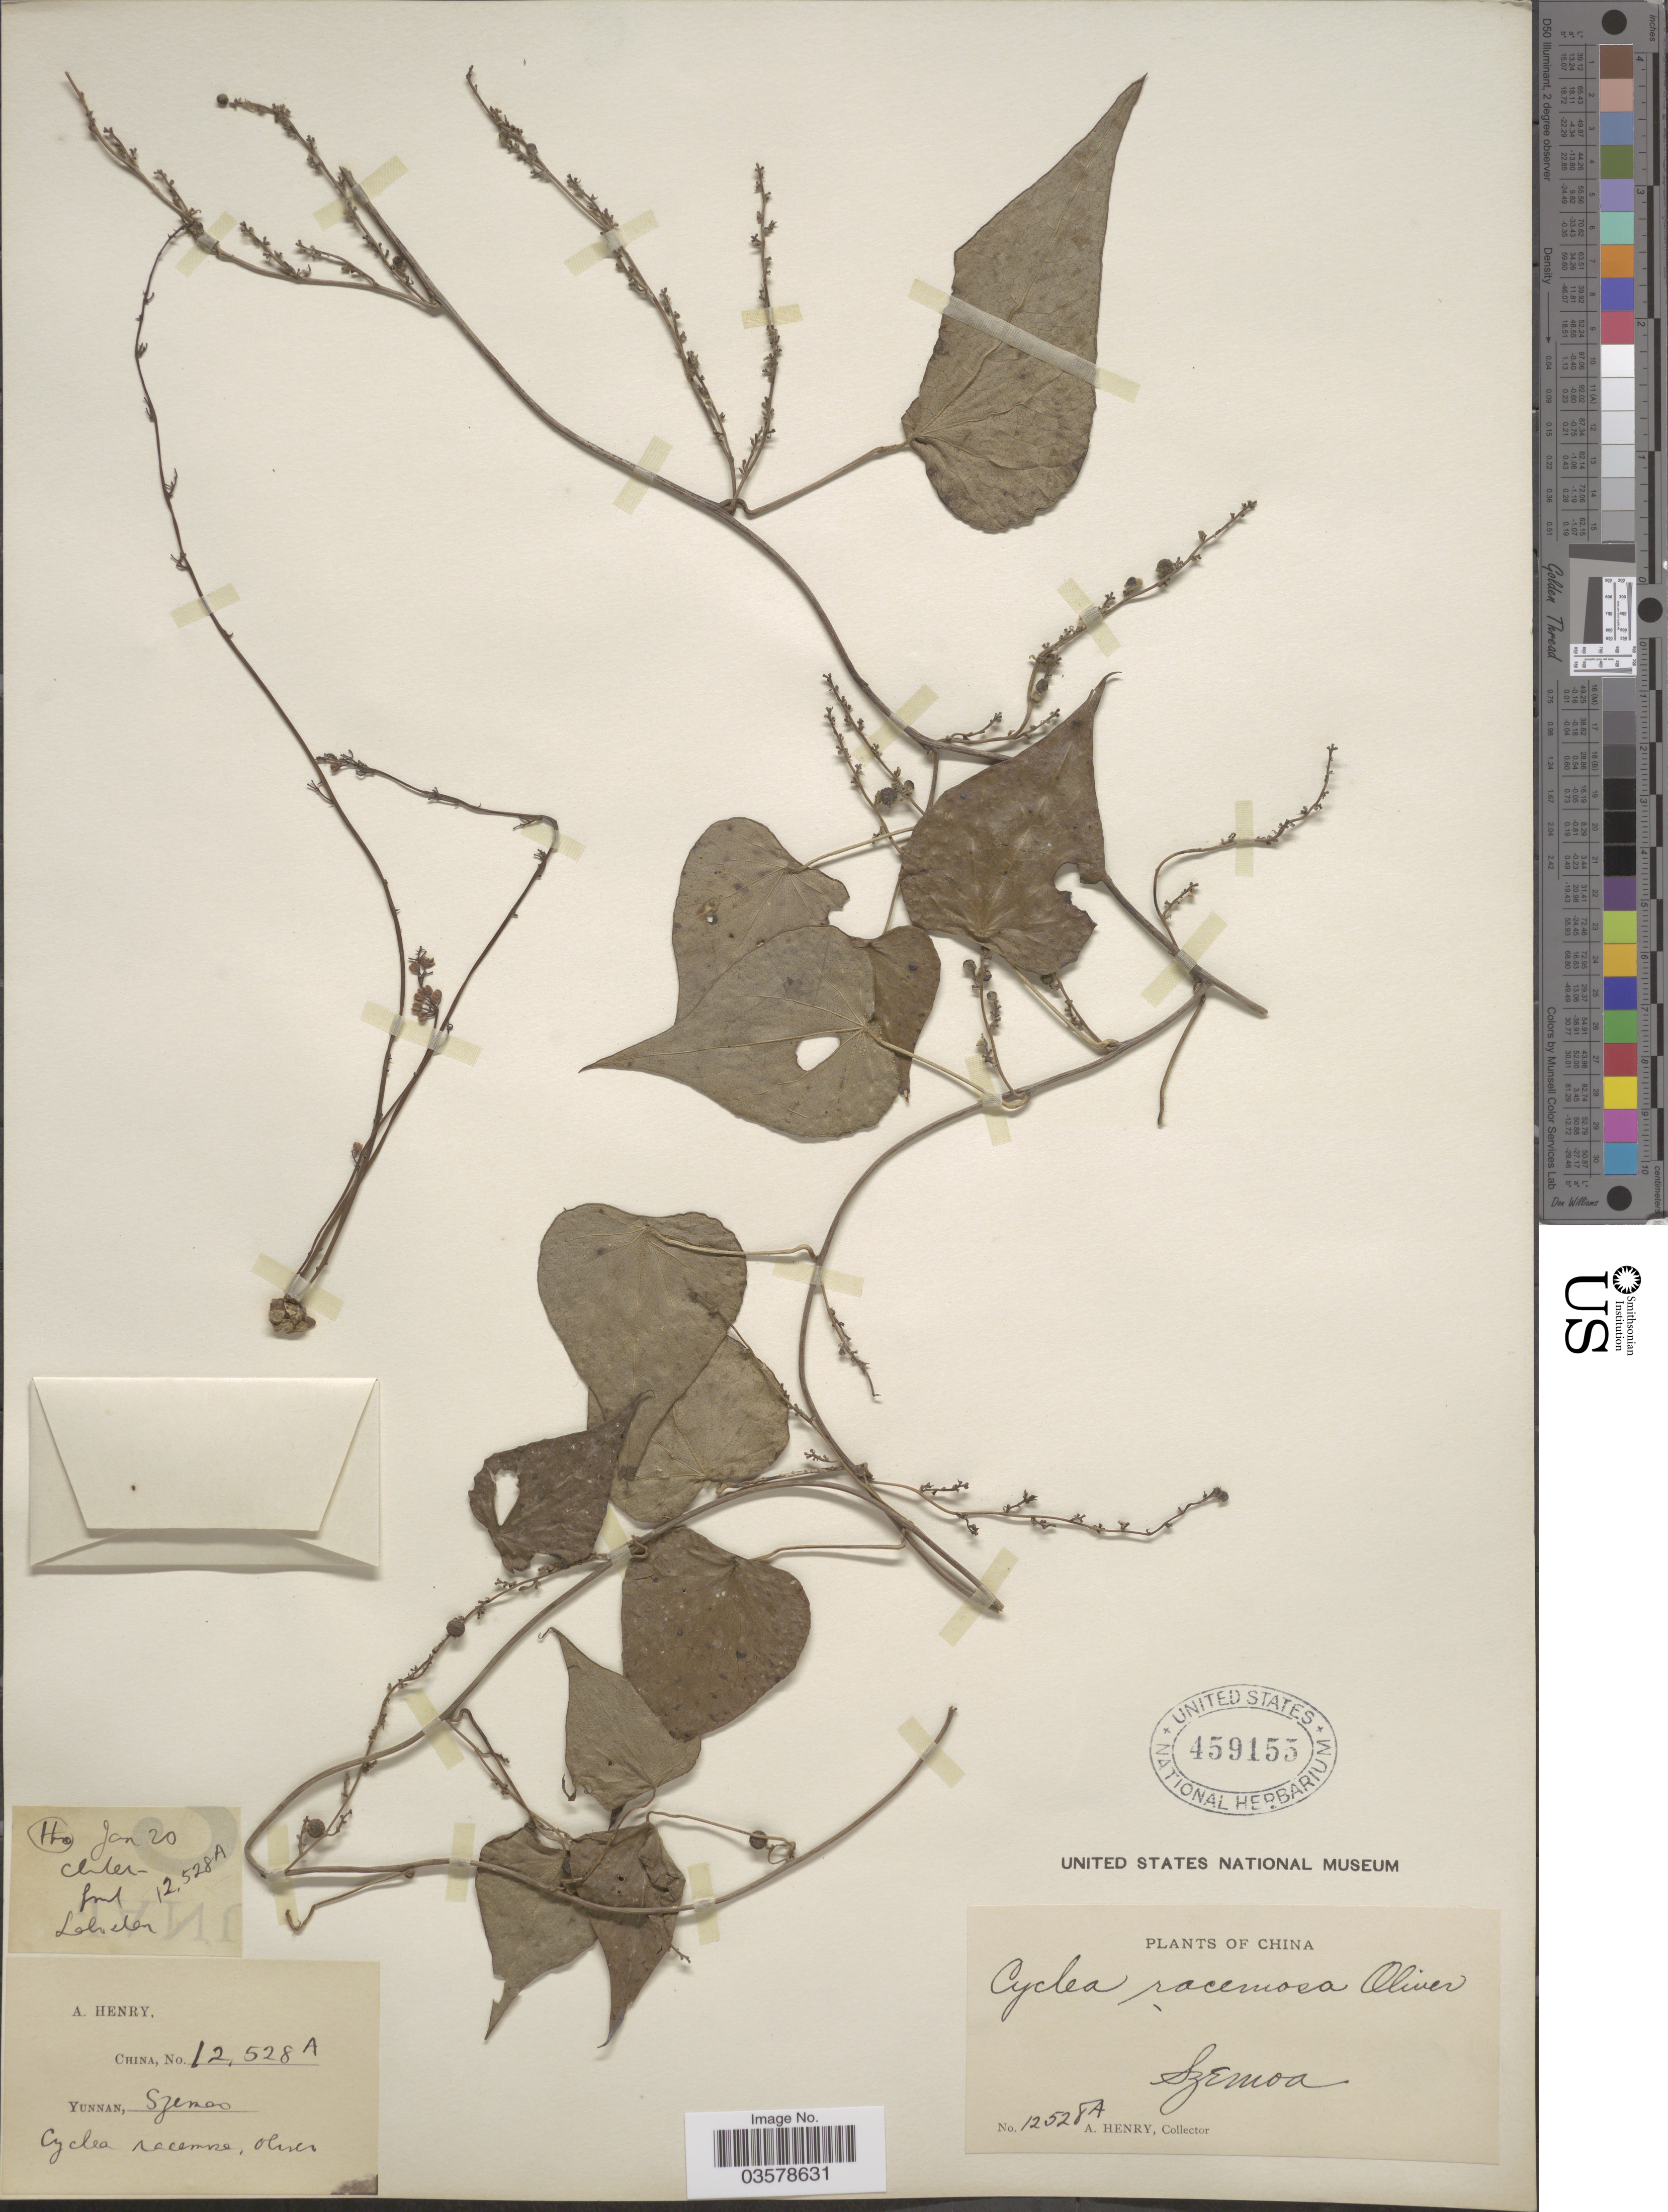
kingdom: Plantae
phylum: Tracheophyta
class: Magnoliopsida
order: Ranunculales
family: Menispermaceae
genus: Cyclea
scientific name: Cyclea racemosa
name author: Oliv.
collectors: A. Henry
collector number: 12528 A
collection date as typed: Transcribed d/m/y: /1/20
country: China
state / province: Yunnan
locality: Szemoa.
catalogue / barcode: US 459155